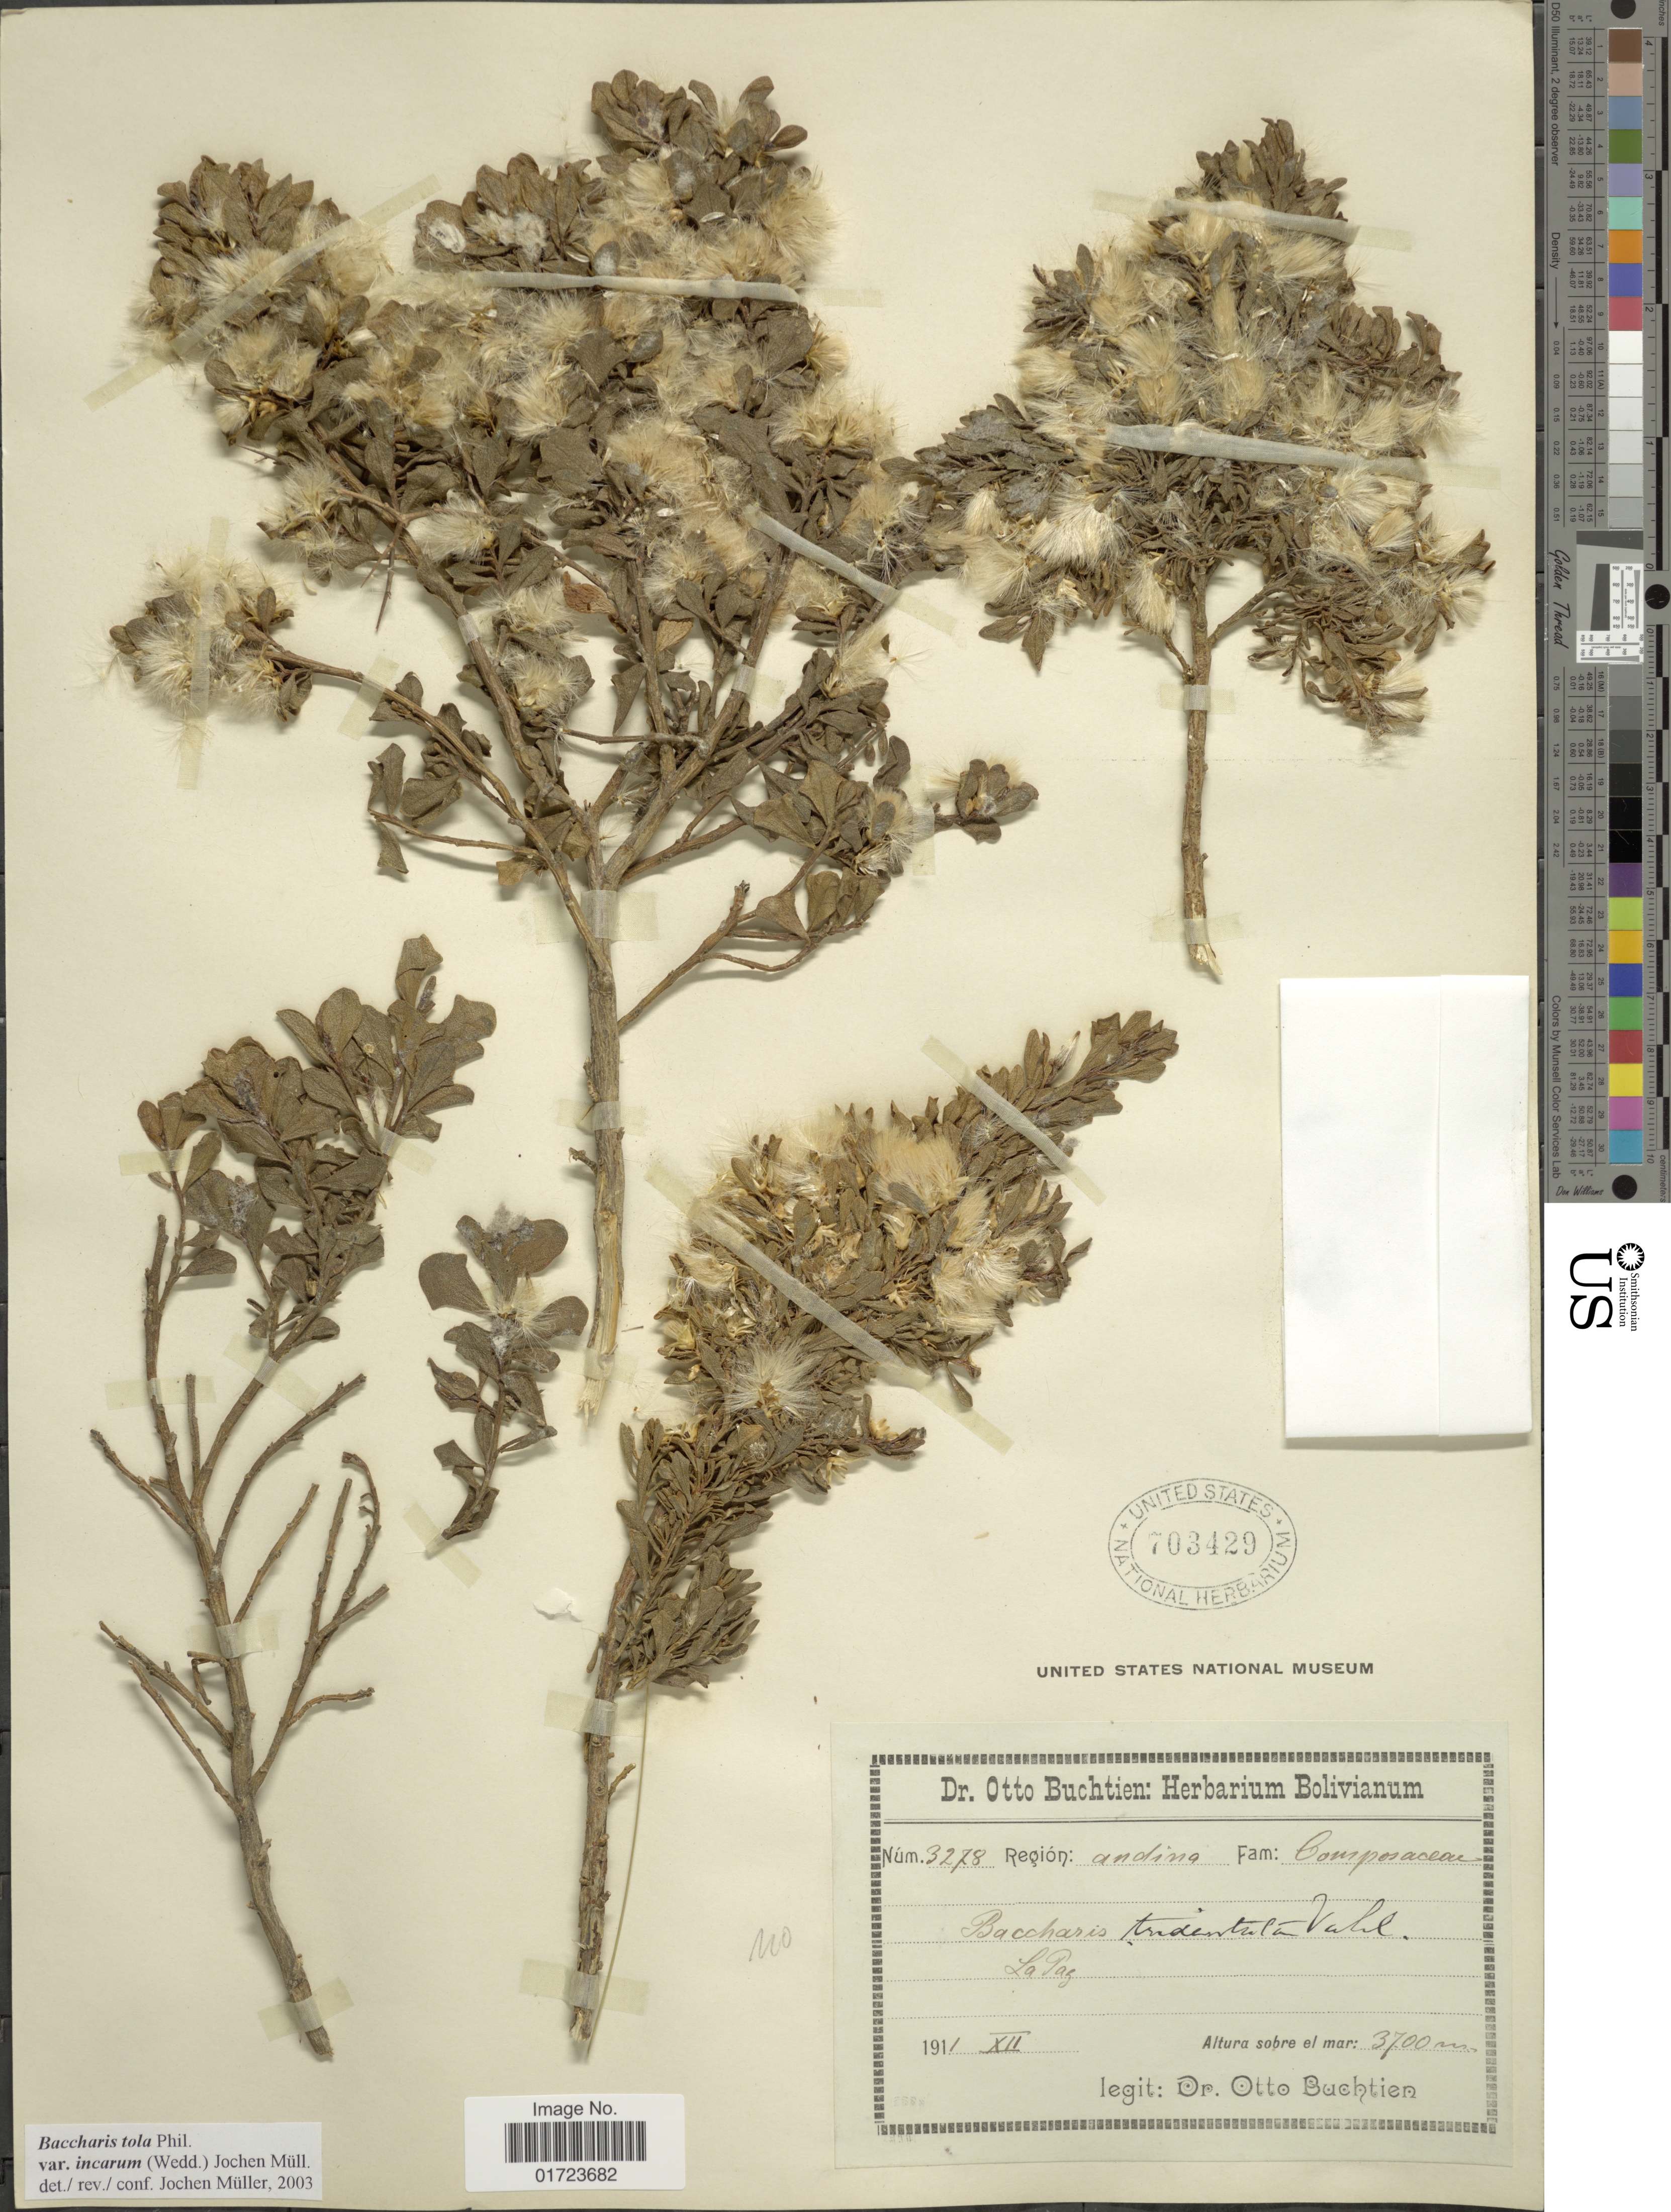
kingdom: Plantae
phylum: Tracheophyta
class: Magnoliopsida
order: Asterales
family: Asteraceae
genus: Baccharis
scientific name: Baccharis tola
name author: Phil.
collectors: O. Buchtien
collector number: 3278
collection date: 1911-12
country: Bolivia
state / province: La Paz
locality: La Paz.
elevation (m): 3700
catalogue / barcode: US 703429